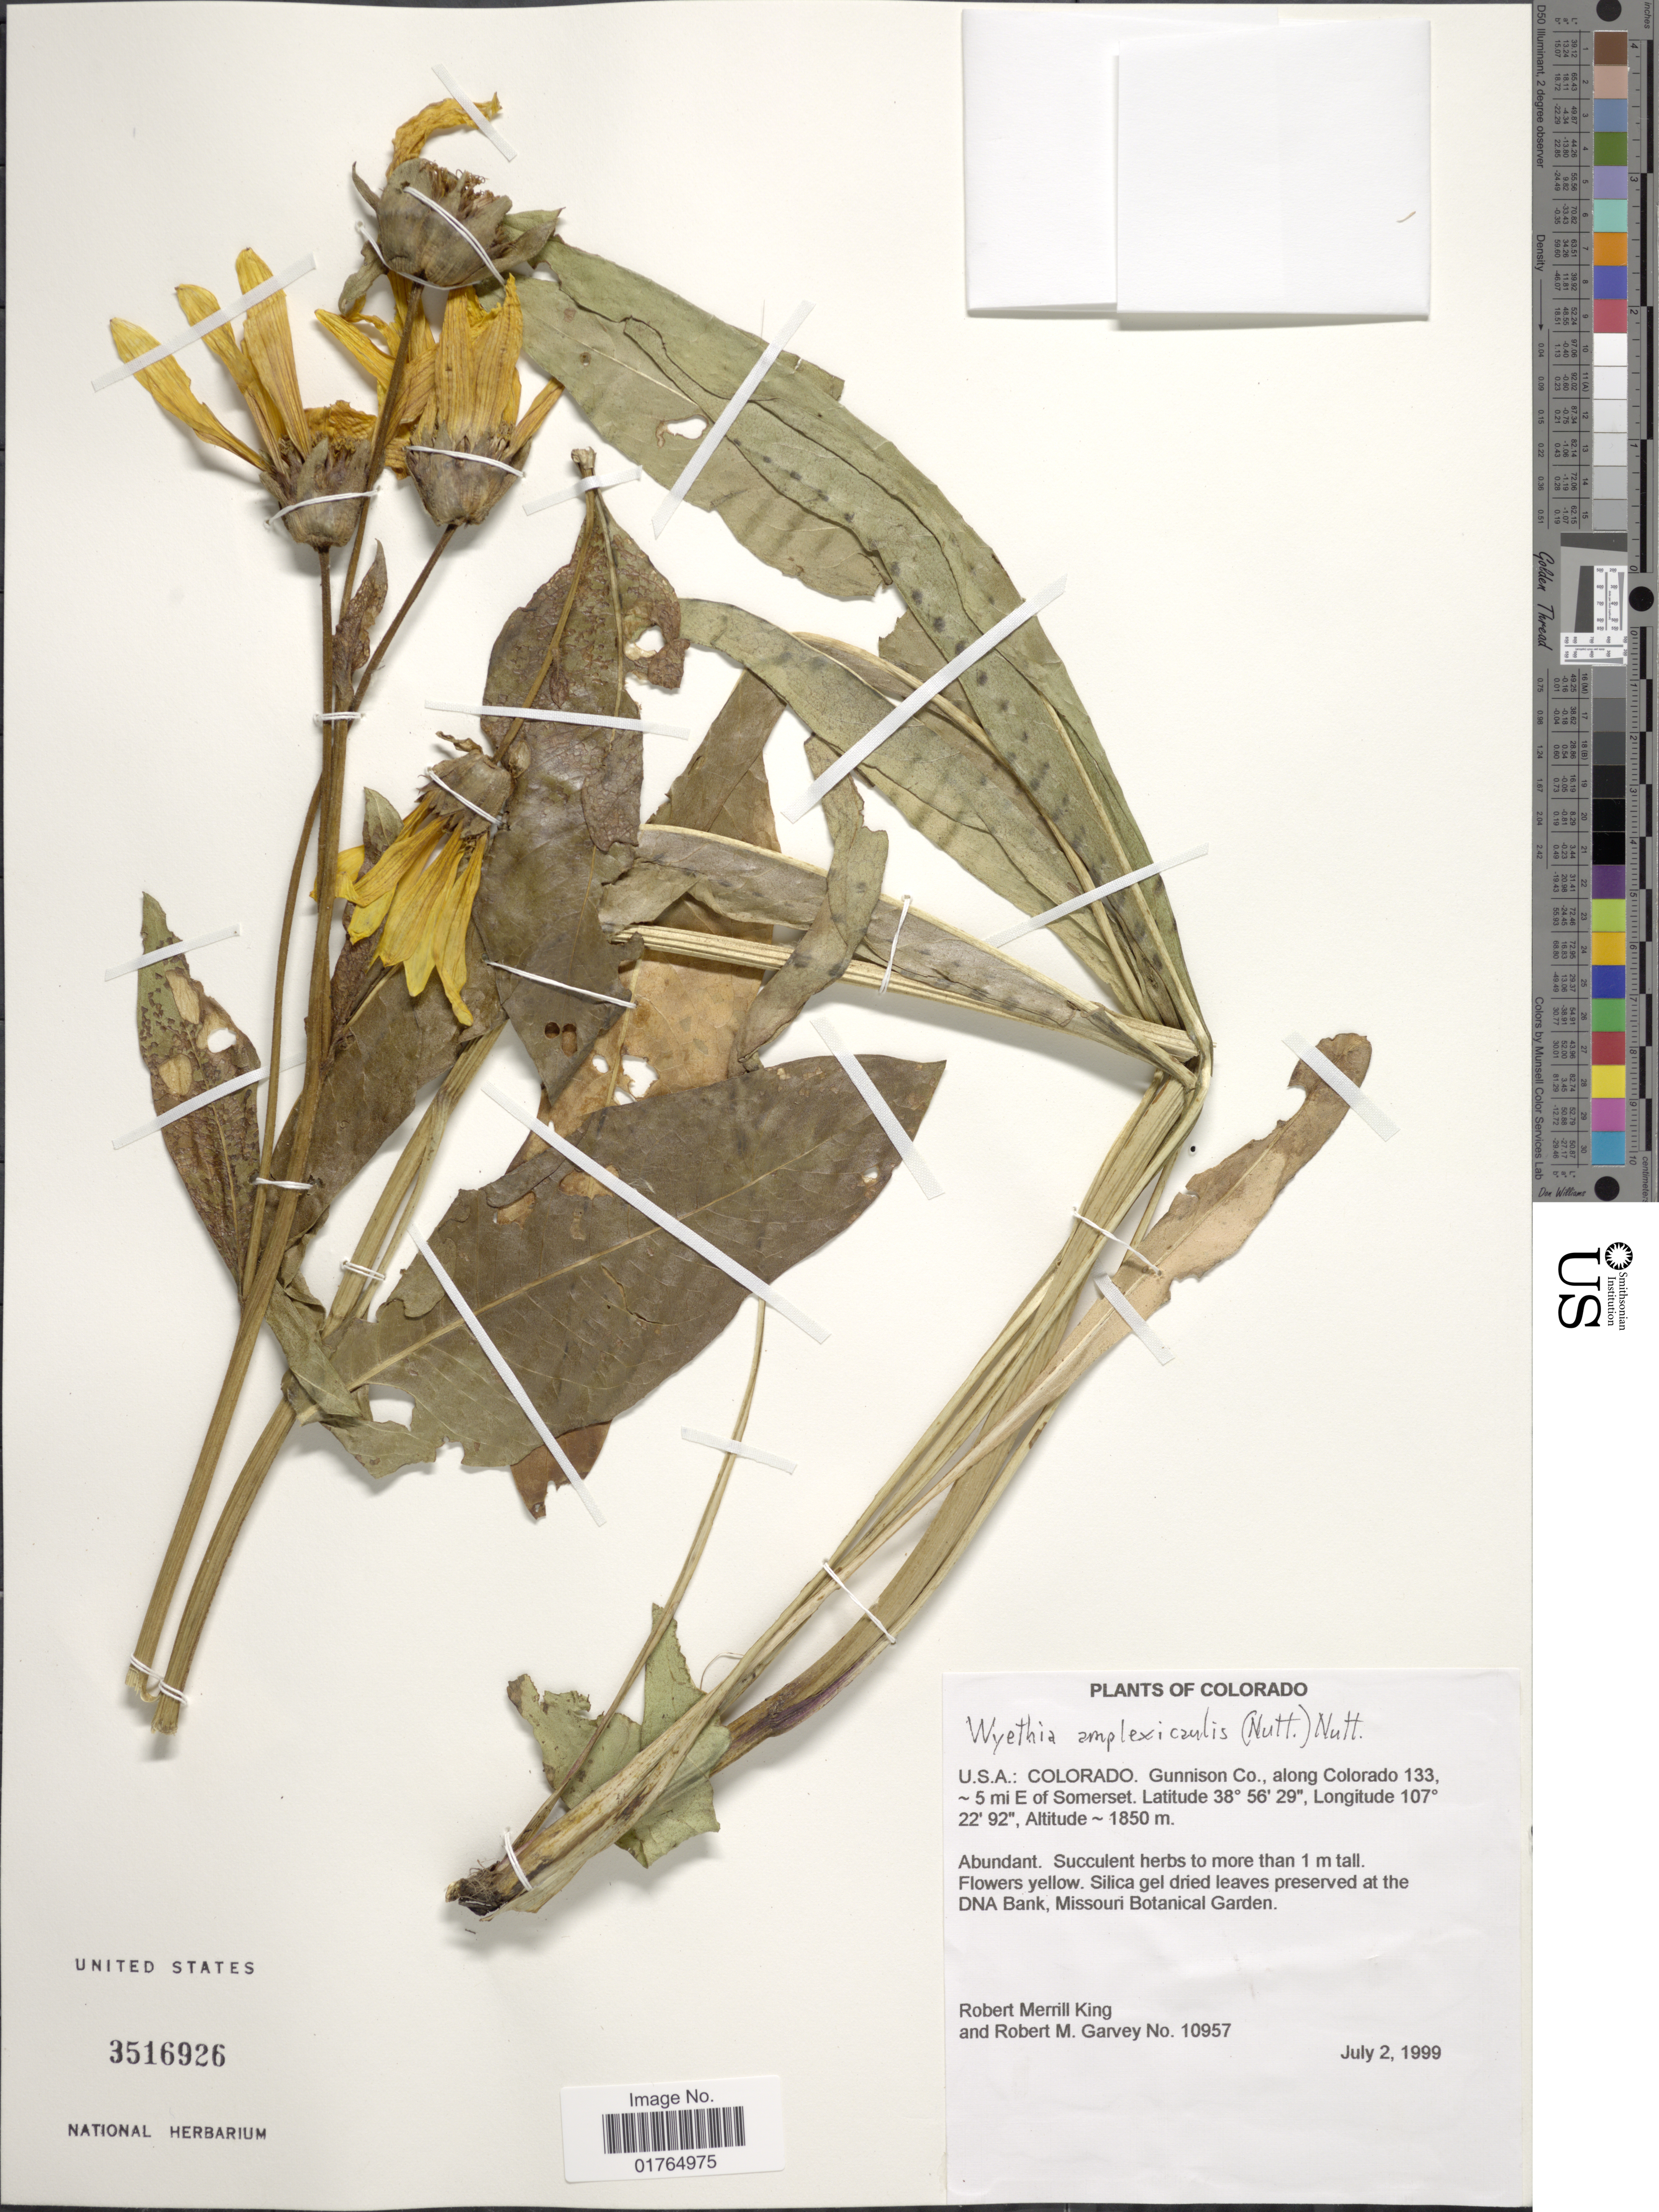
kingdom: Plantae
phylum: Tracheophyta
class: Magnoliopsida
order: Asterales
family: Asteraceae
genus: Wyethia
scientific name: Wyethia amplexicaulis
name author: Nutt.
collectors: R. M. King & R. Garvey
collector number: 10957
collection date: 1999-07-02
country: United States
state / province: Colorado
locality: U.S.A., Gunnison Co., along Colorado 133, 5 mi E of Somerset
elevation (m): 1850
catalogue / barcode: US 3516926